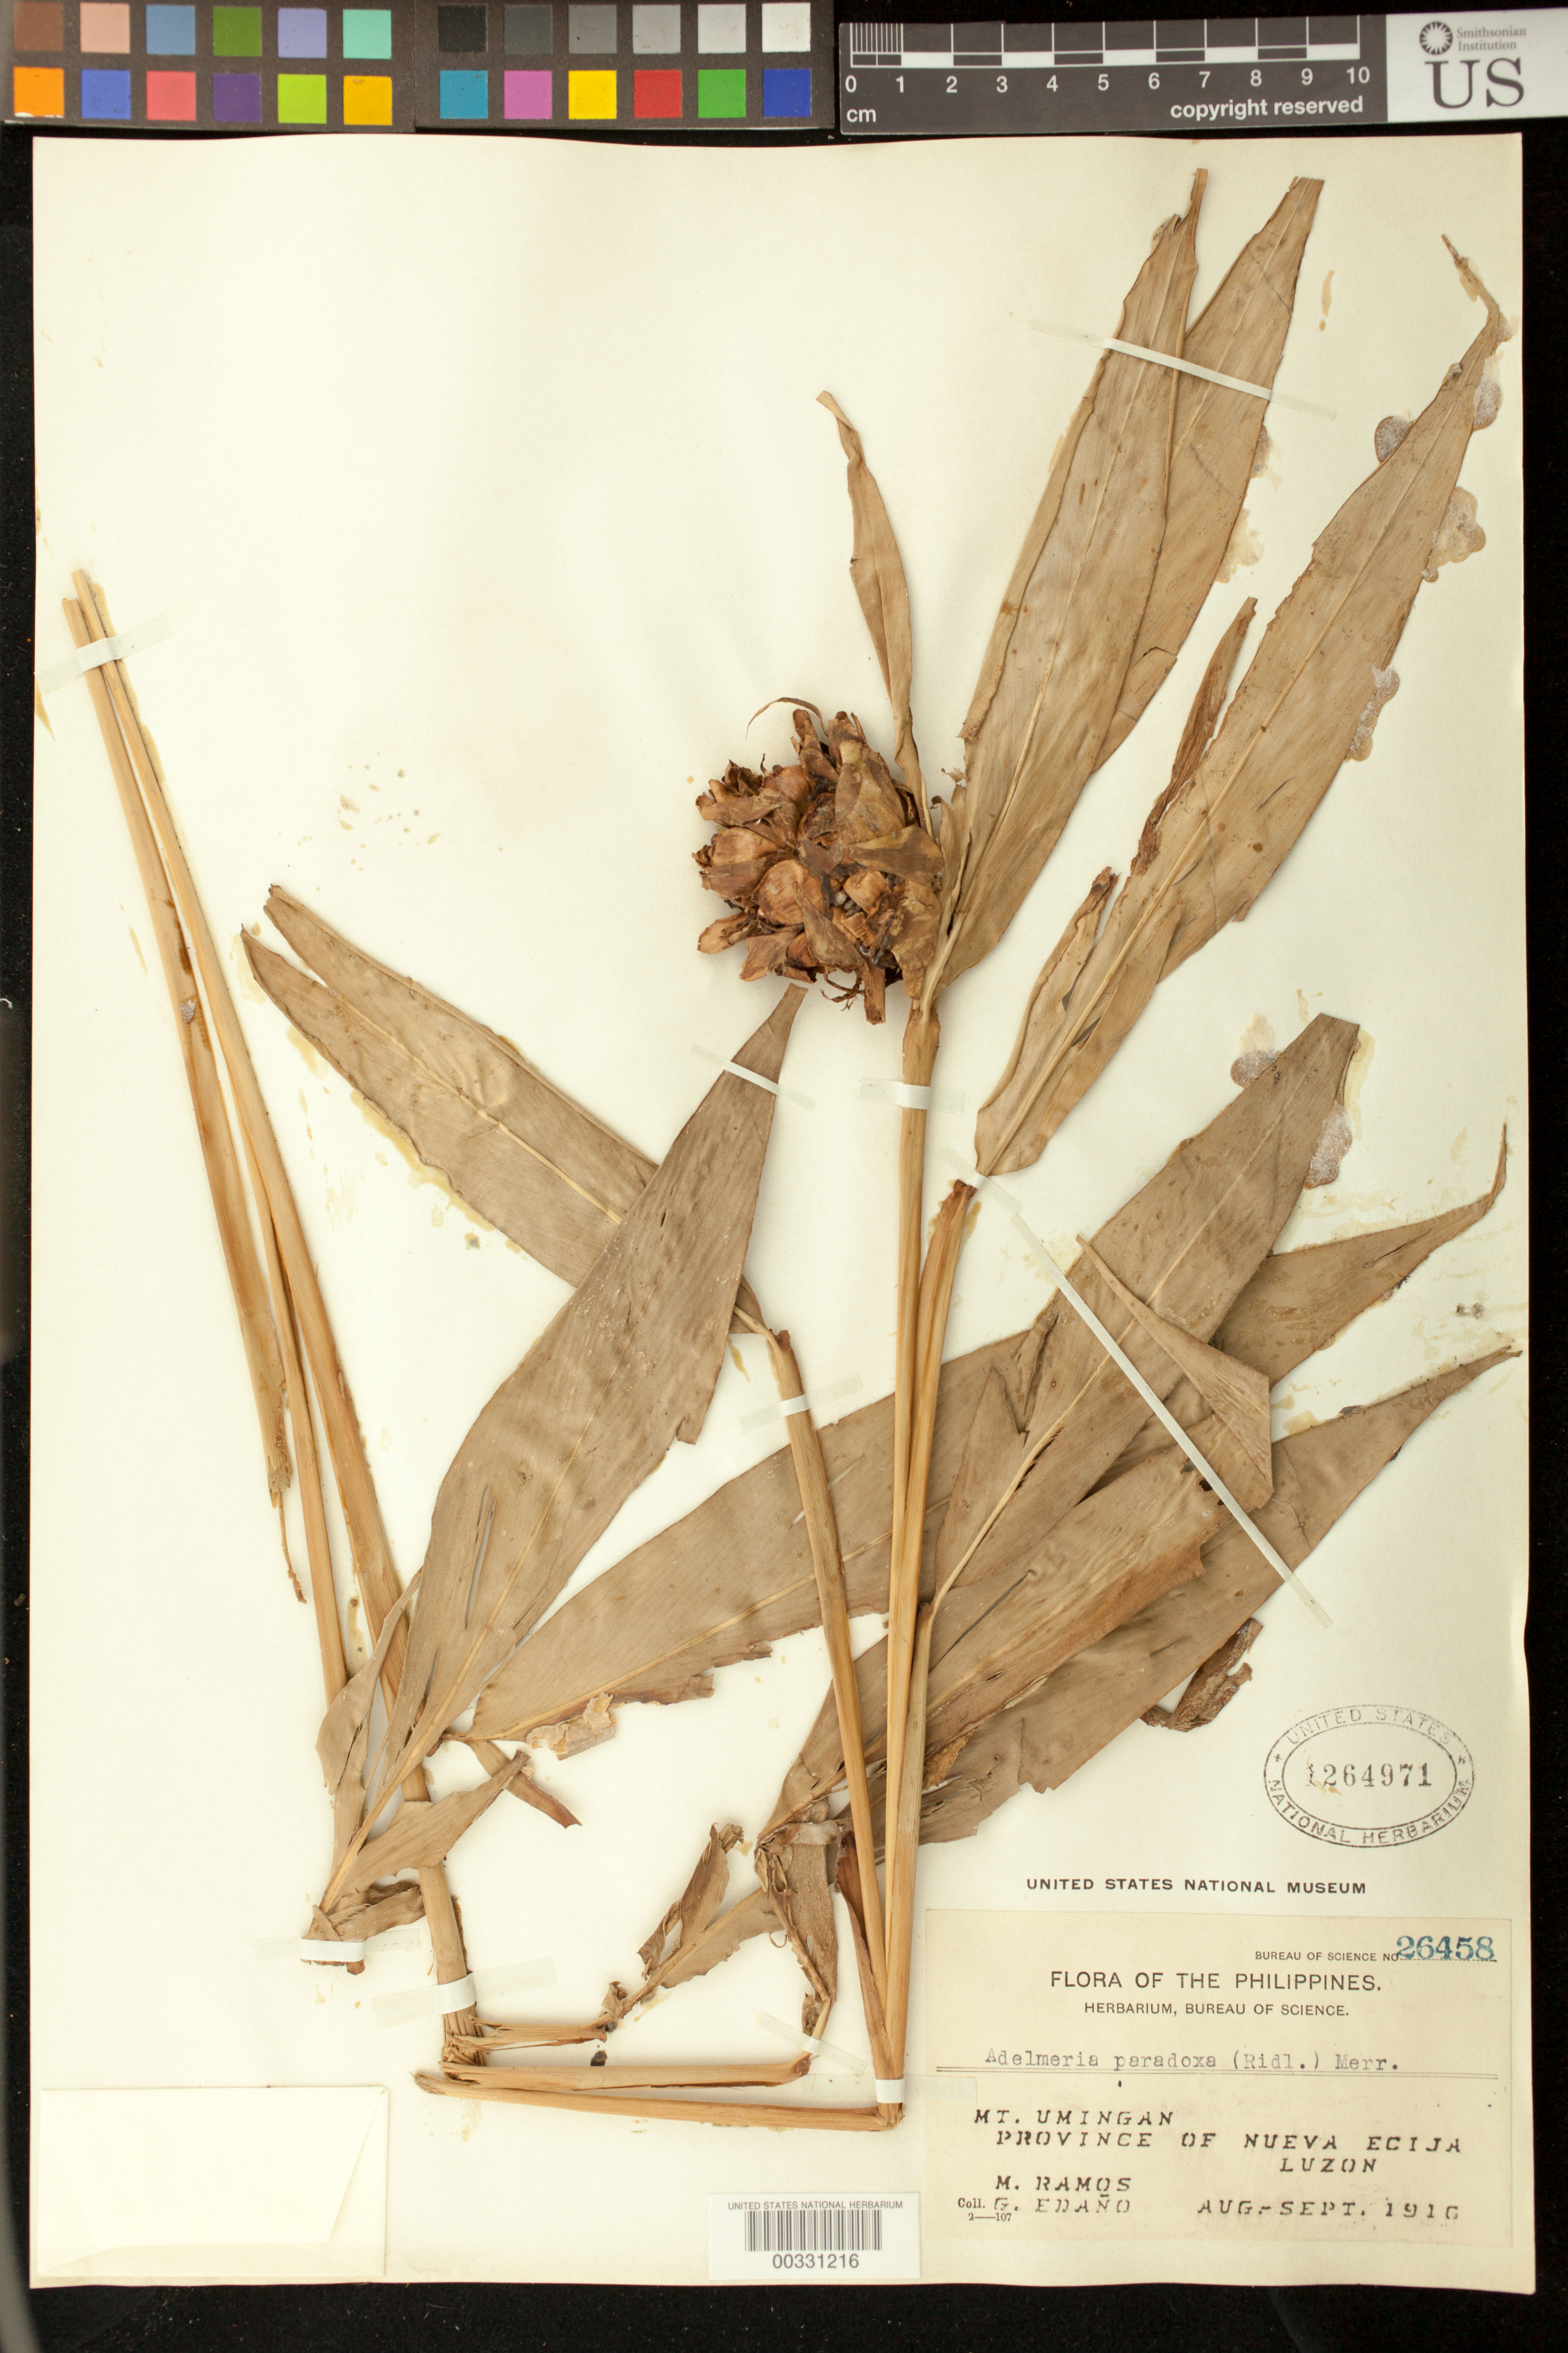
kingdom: Plantae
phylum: Tracheophyta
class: Liliopsida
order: Zingiberales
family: Zingiberaceae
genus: Alpinia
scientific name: Alpinia paradoxa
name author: (Ridl.) Loes.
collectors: M. Ramos & G. E. Edaño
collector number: Bur. Sci. 26458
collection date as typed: Aug 1916 to -- Sep 1916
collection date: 1916-08/1916-09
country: Philippines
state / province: Central Luzon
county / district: Nueva Ecija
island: Luzon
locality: Mt umingan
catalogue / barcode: US 1264971